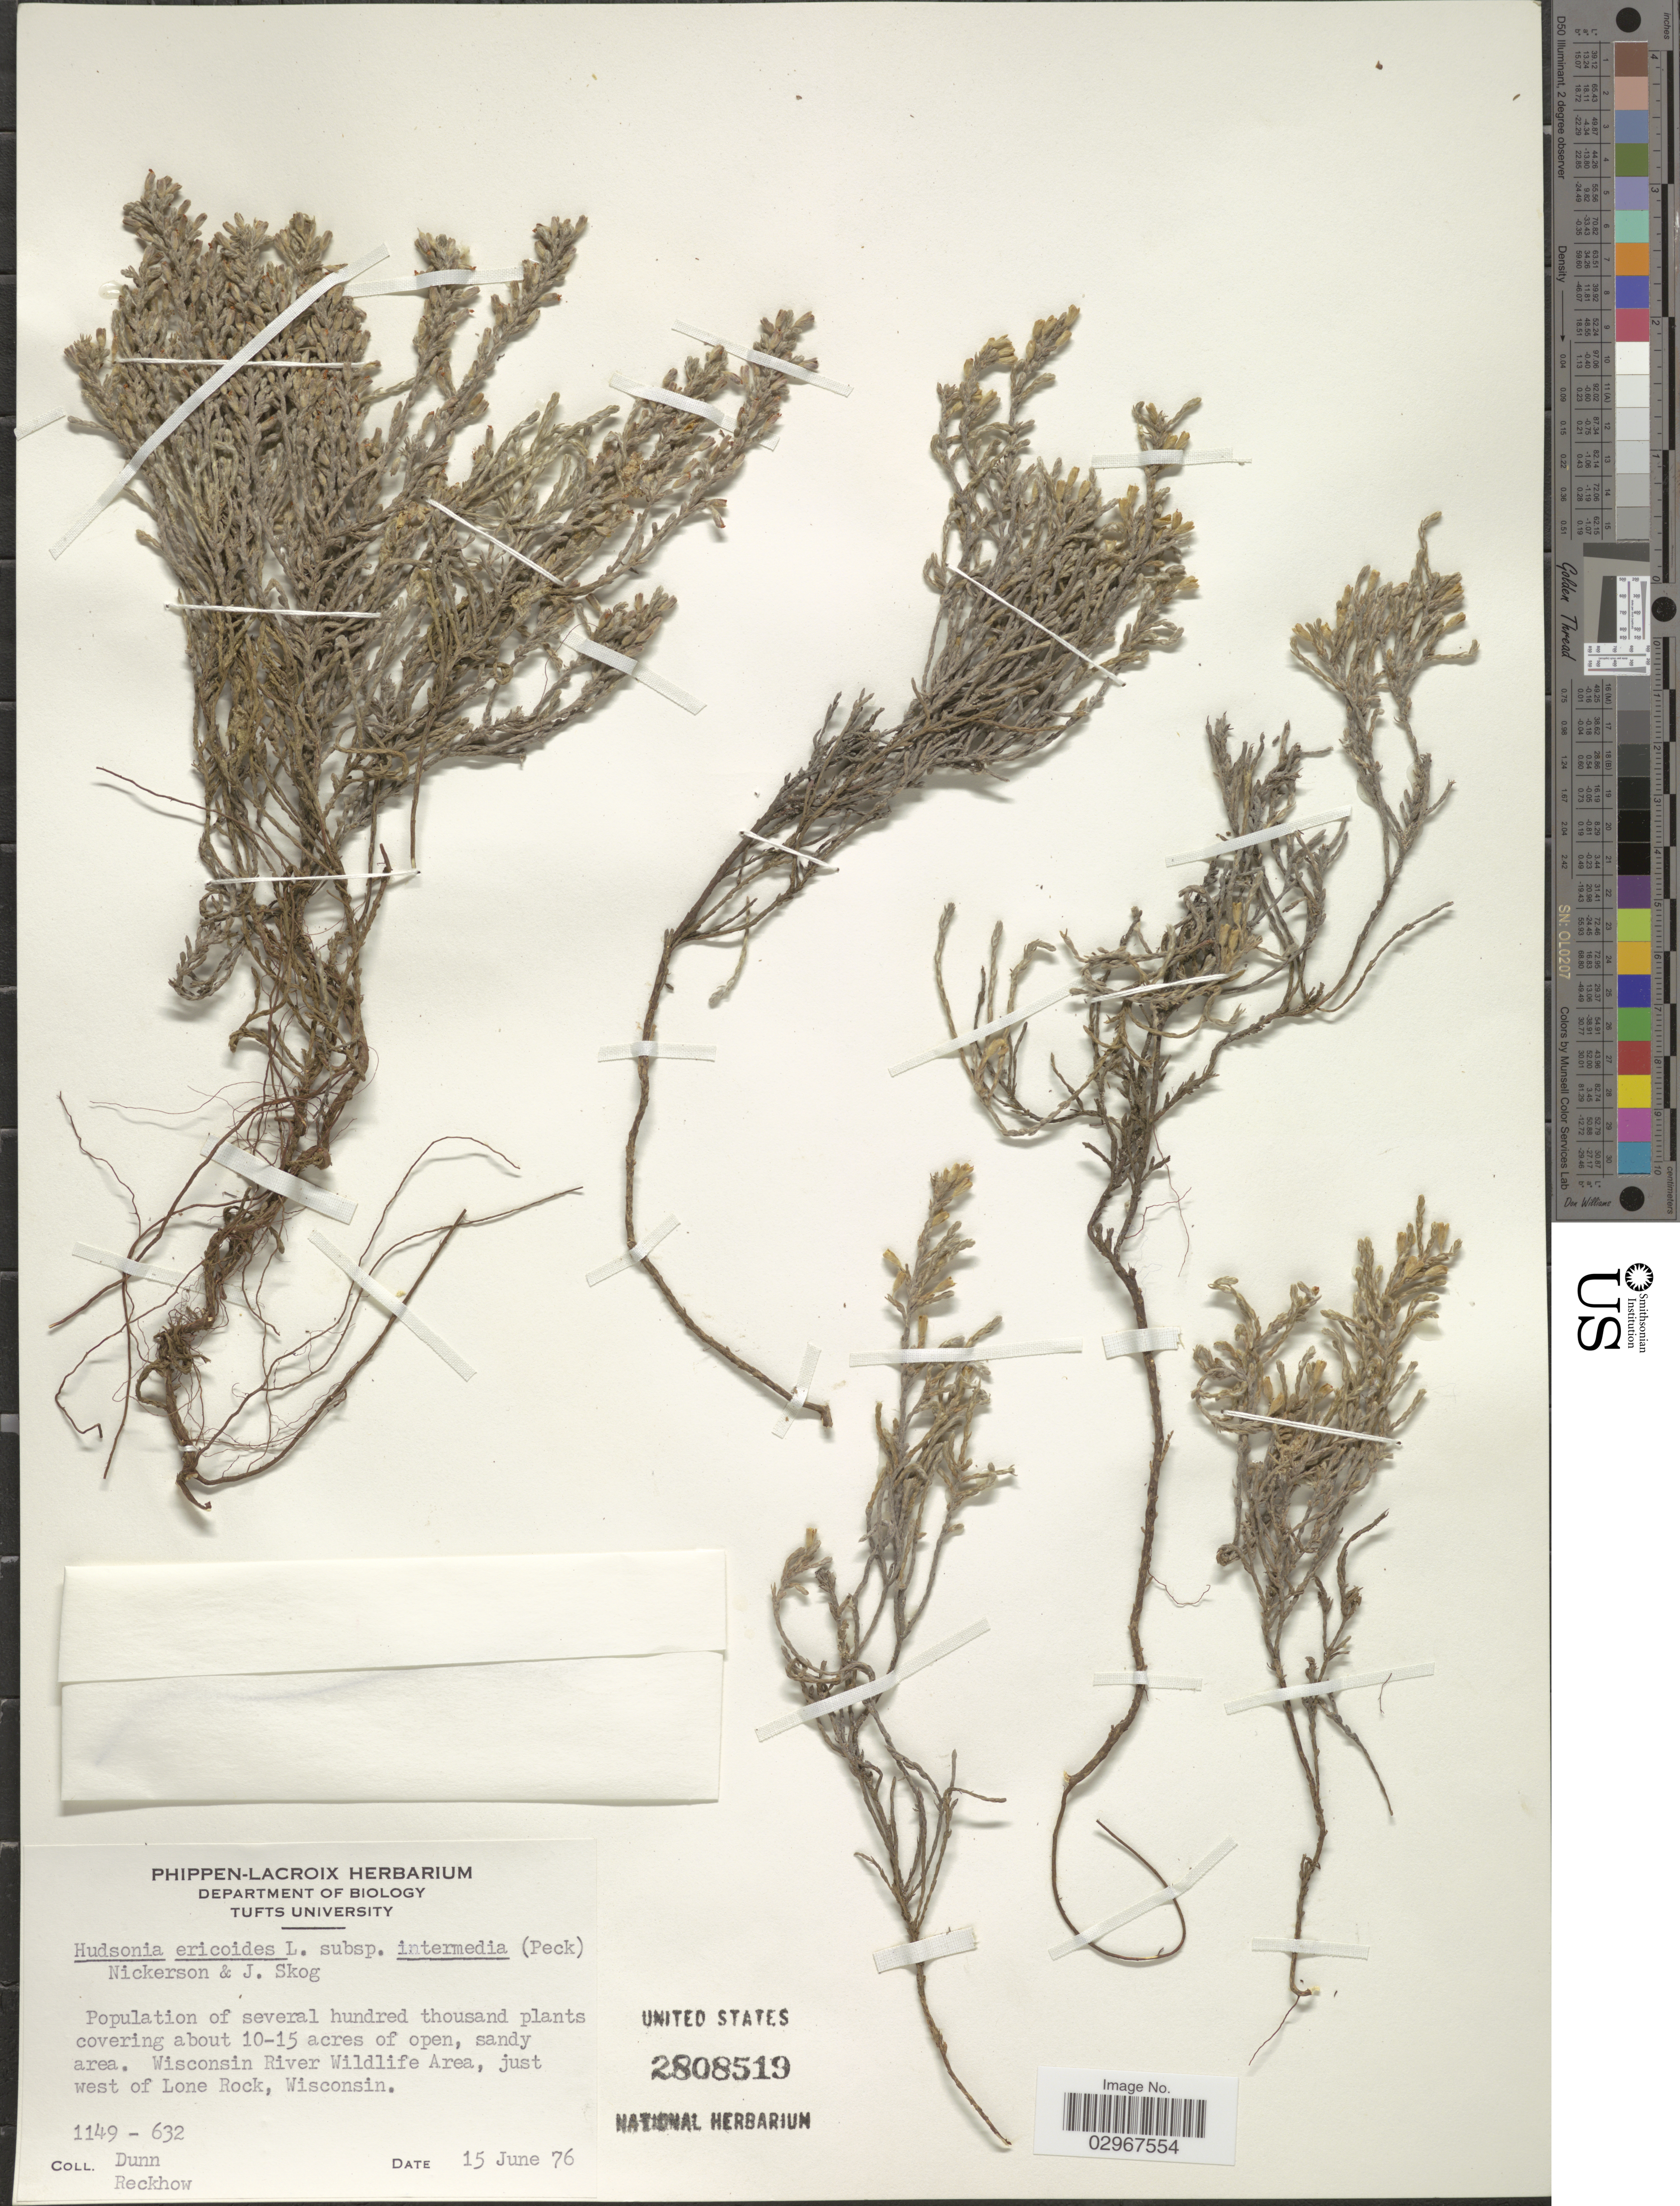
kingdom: Plantae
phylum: Tracheophyta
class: Magnoliopsida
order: Malvales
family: Cistaceae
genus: Hudsonia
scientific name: Hudsonia ericoides subsp. intermedia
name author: (Peck) N.H. Nick. & J.E. Skog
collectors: -- Dunn & Reckhow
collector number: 1149-632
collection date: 1976-06-15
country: United States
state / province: Wisconsin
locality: Wisconsin River Wildlife Area, just west of Lone Rock.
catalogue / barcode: US 2808519